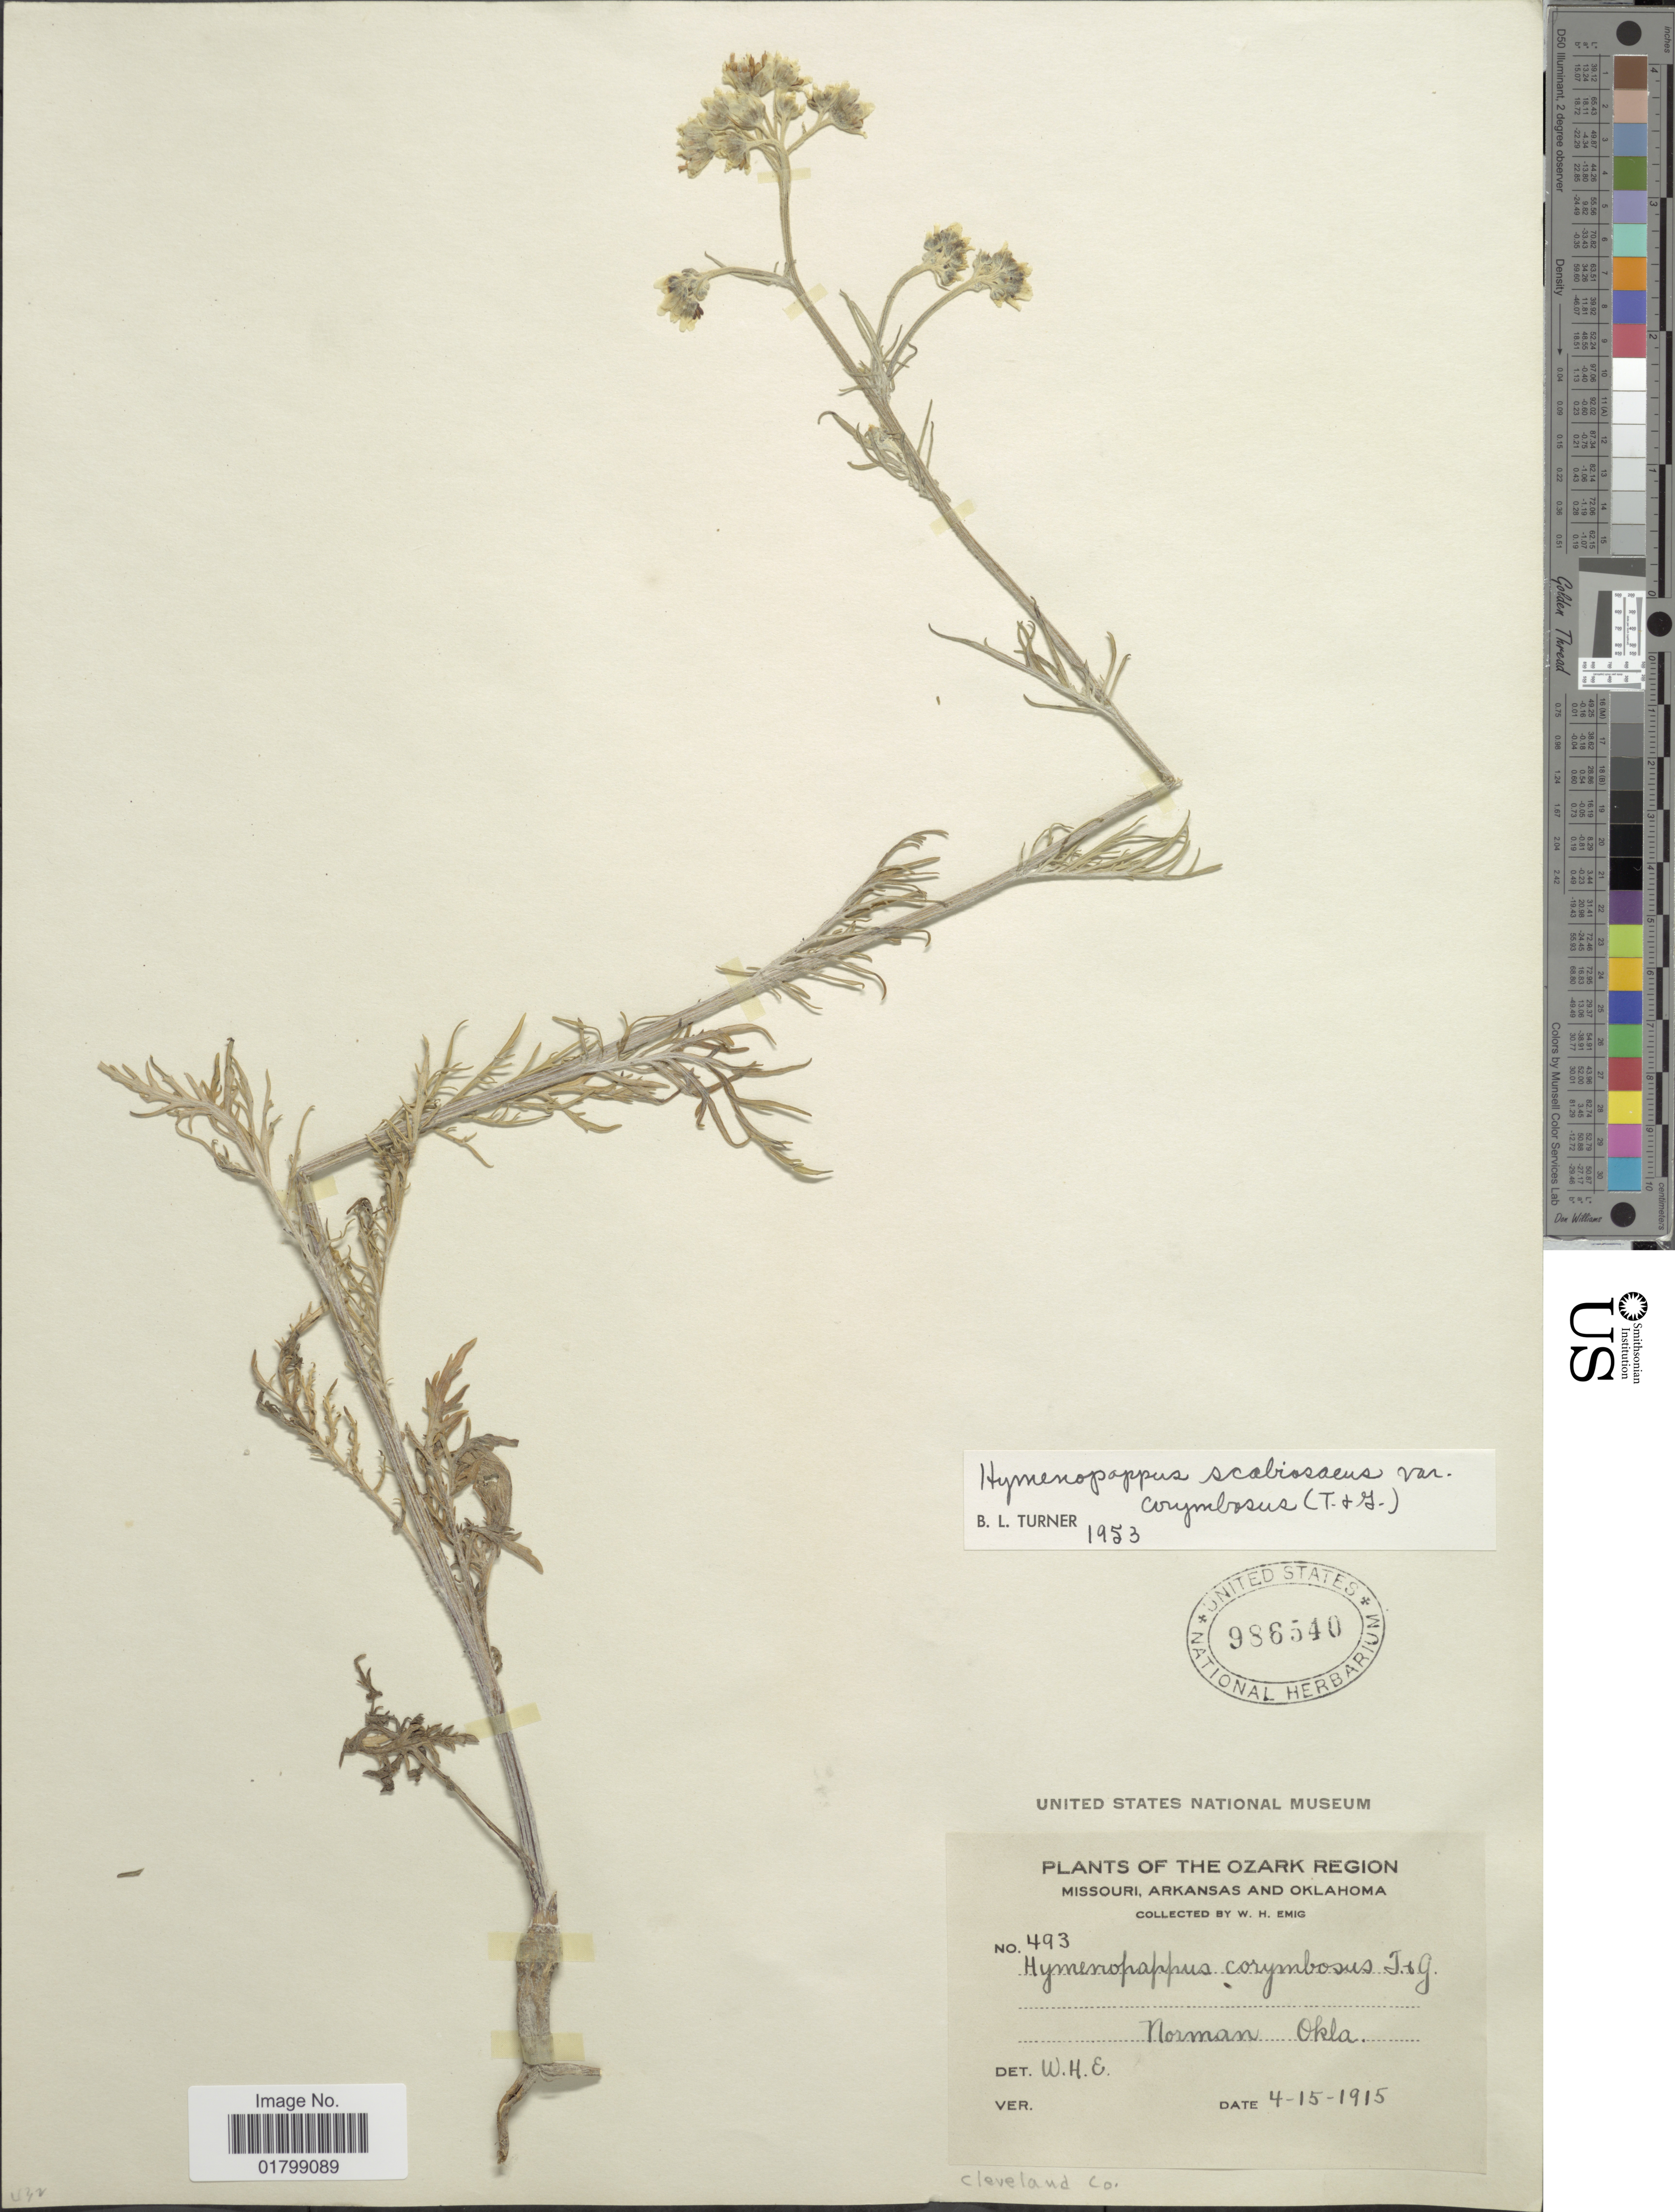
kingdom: Plantae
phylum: Tracheophyta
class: Magnoliopsida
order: Asterales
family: Asteraceae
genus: Hymenopappus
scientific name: Hymenopappus scabiosaeus var. corymbosus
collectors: W. H. Emig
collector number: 493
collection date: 1915-04-15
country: United States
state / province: Oklahoma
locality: Ozark Region, Norman Okla., Cleveland Co.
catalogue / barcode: US 986540